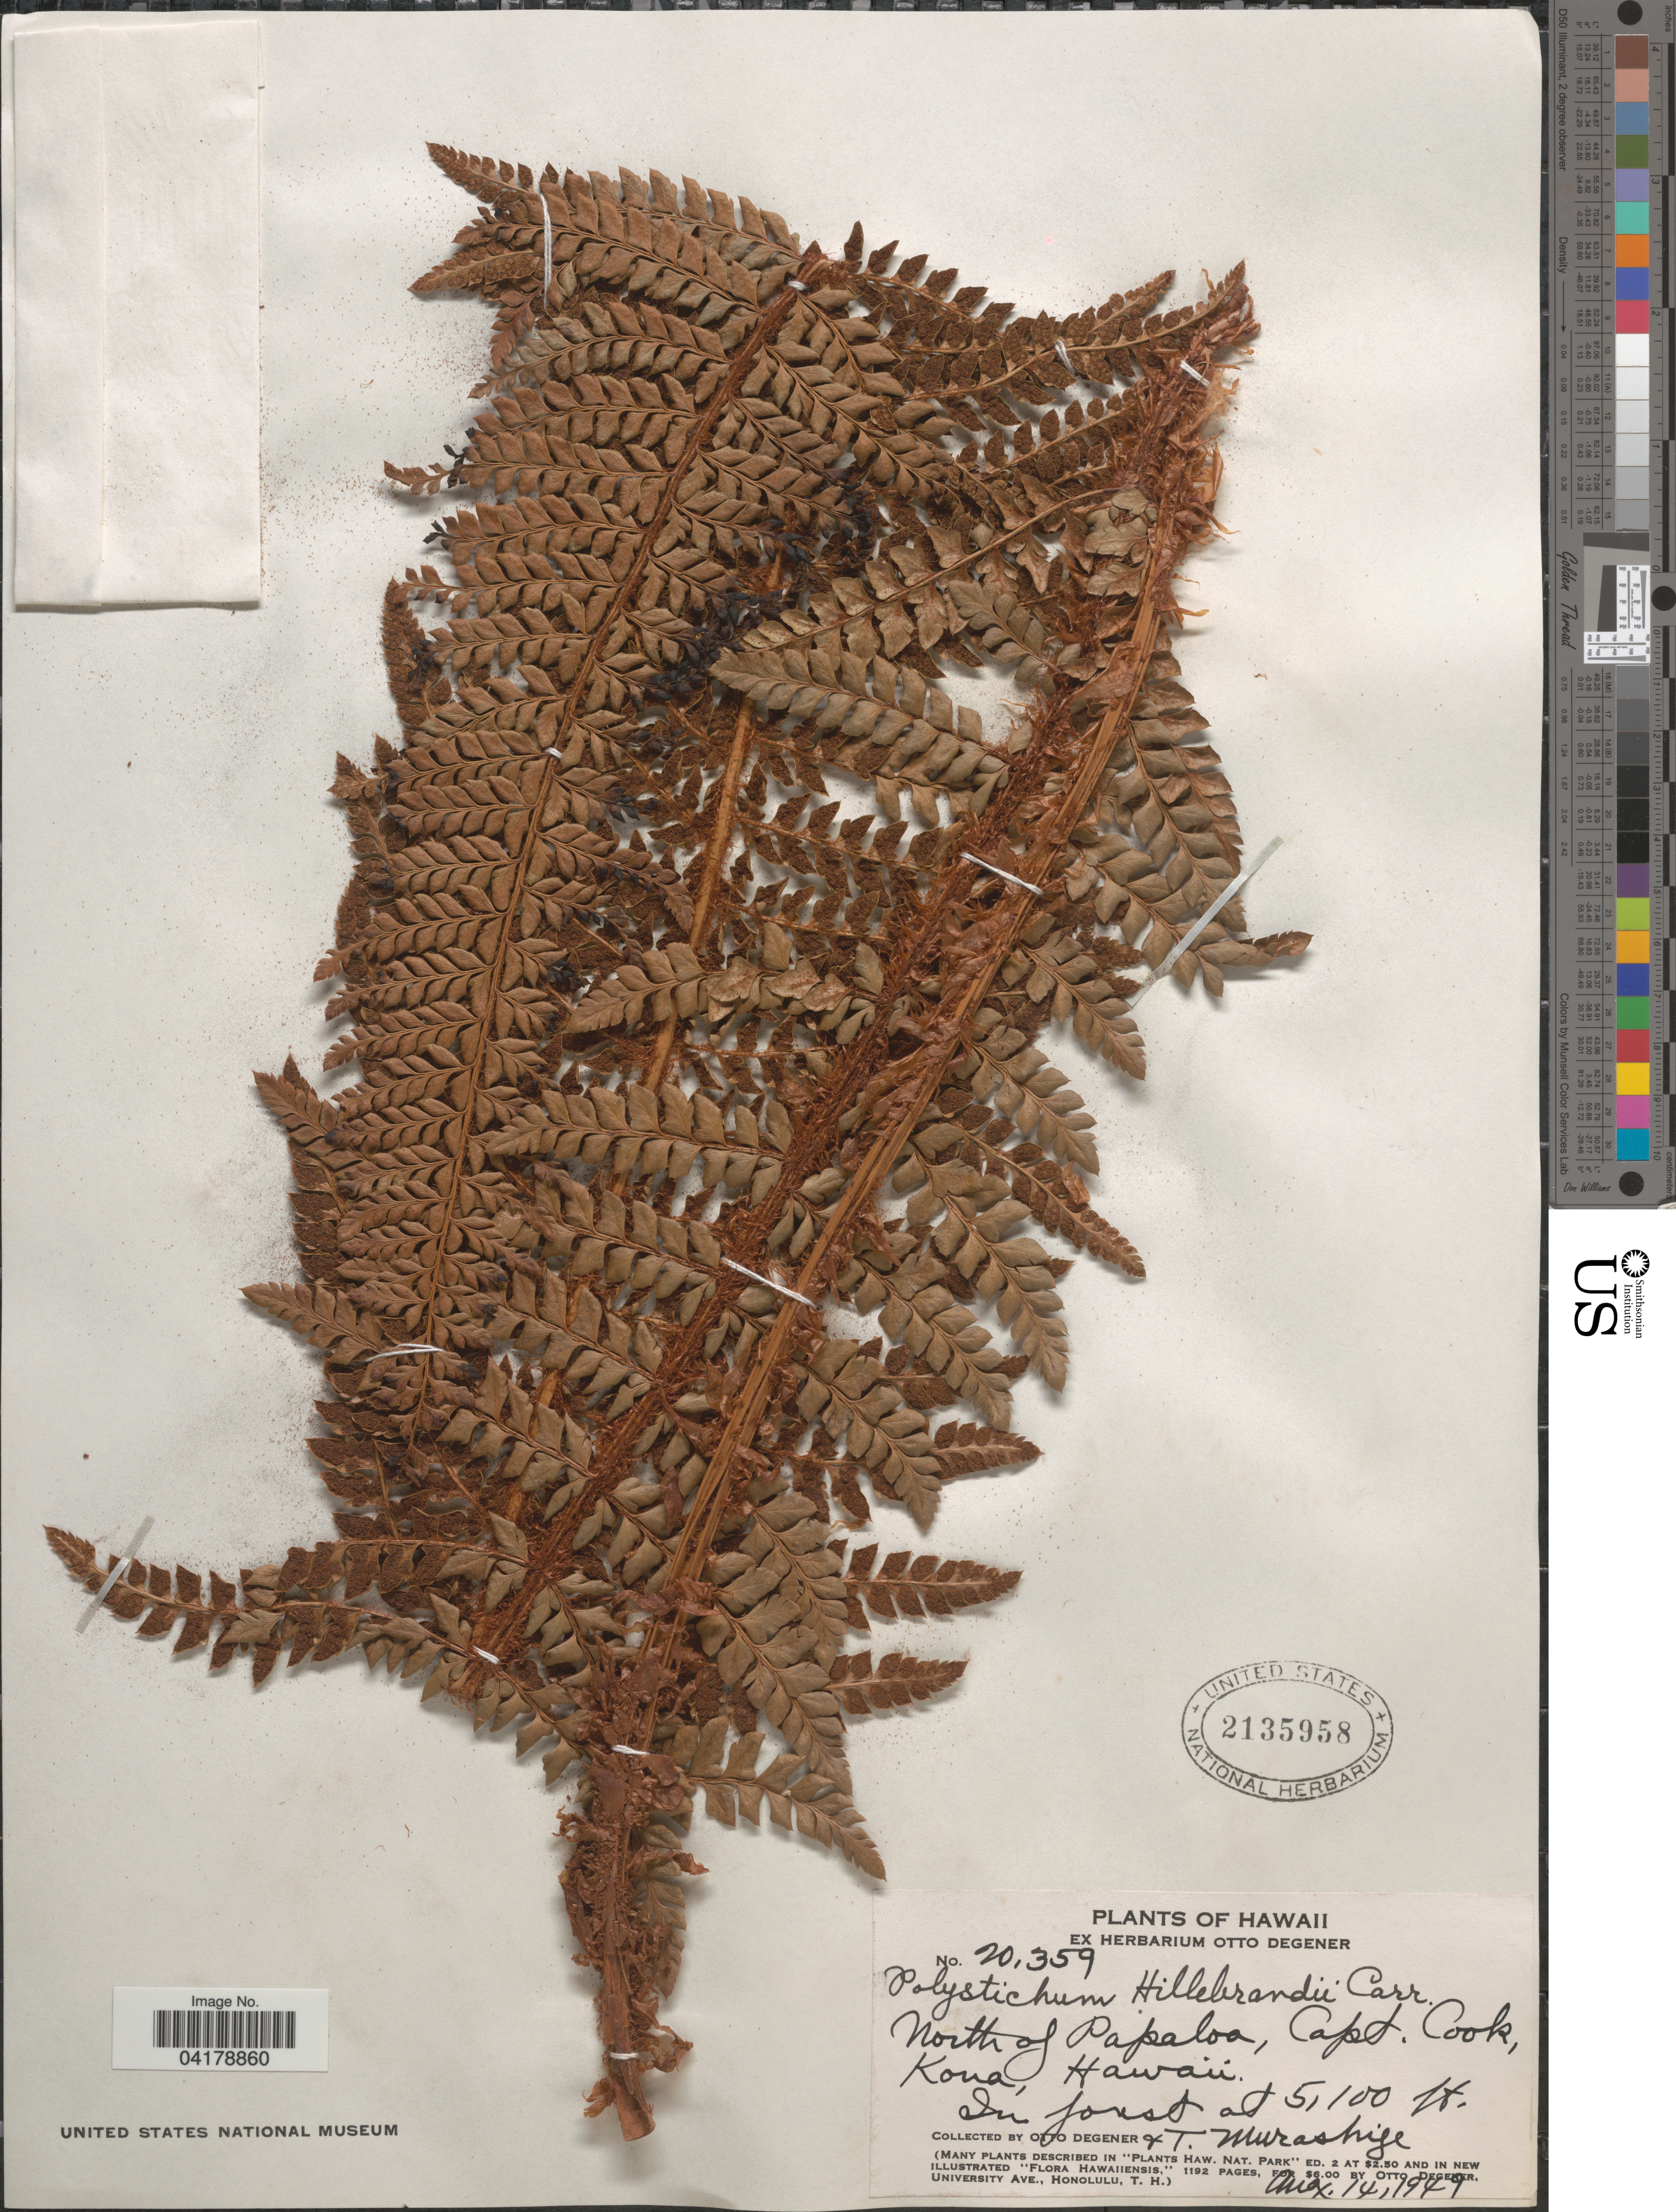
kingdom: Plantae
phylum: Tracheophyta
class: Polypodiopsida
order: Polypodiales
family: Dryopteridaceae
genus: Polystichum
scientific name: Polystichum hillebrandii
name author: Carruth.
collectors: O. Degener & T. Murashige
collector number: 20359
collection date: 1949-08-14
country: United States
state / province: Hawaii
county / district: Hawaii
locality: North of Papaloa, Capt. Cook, Kona.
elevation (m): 1554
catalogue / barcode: US 2135958